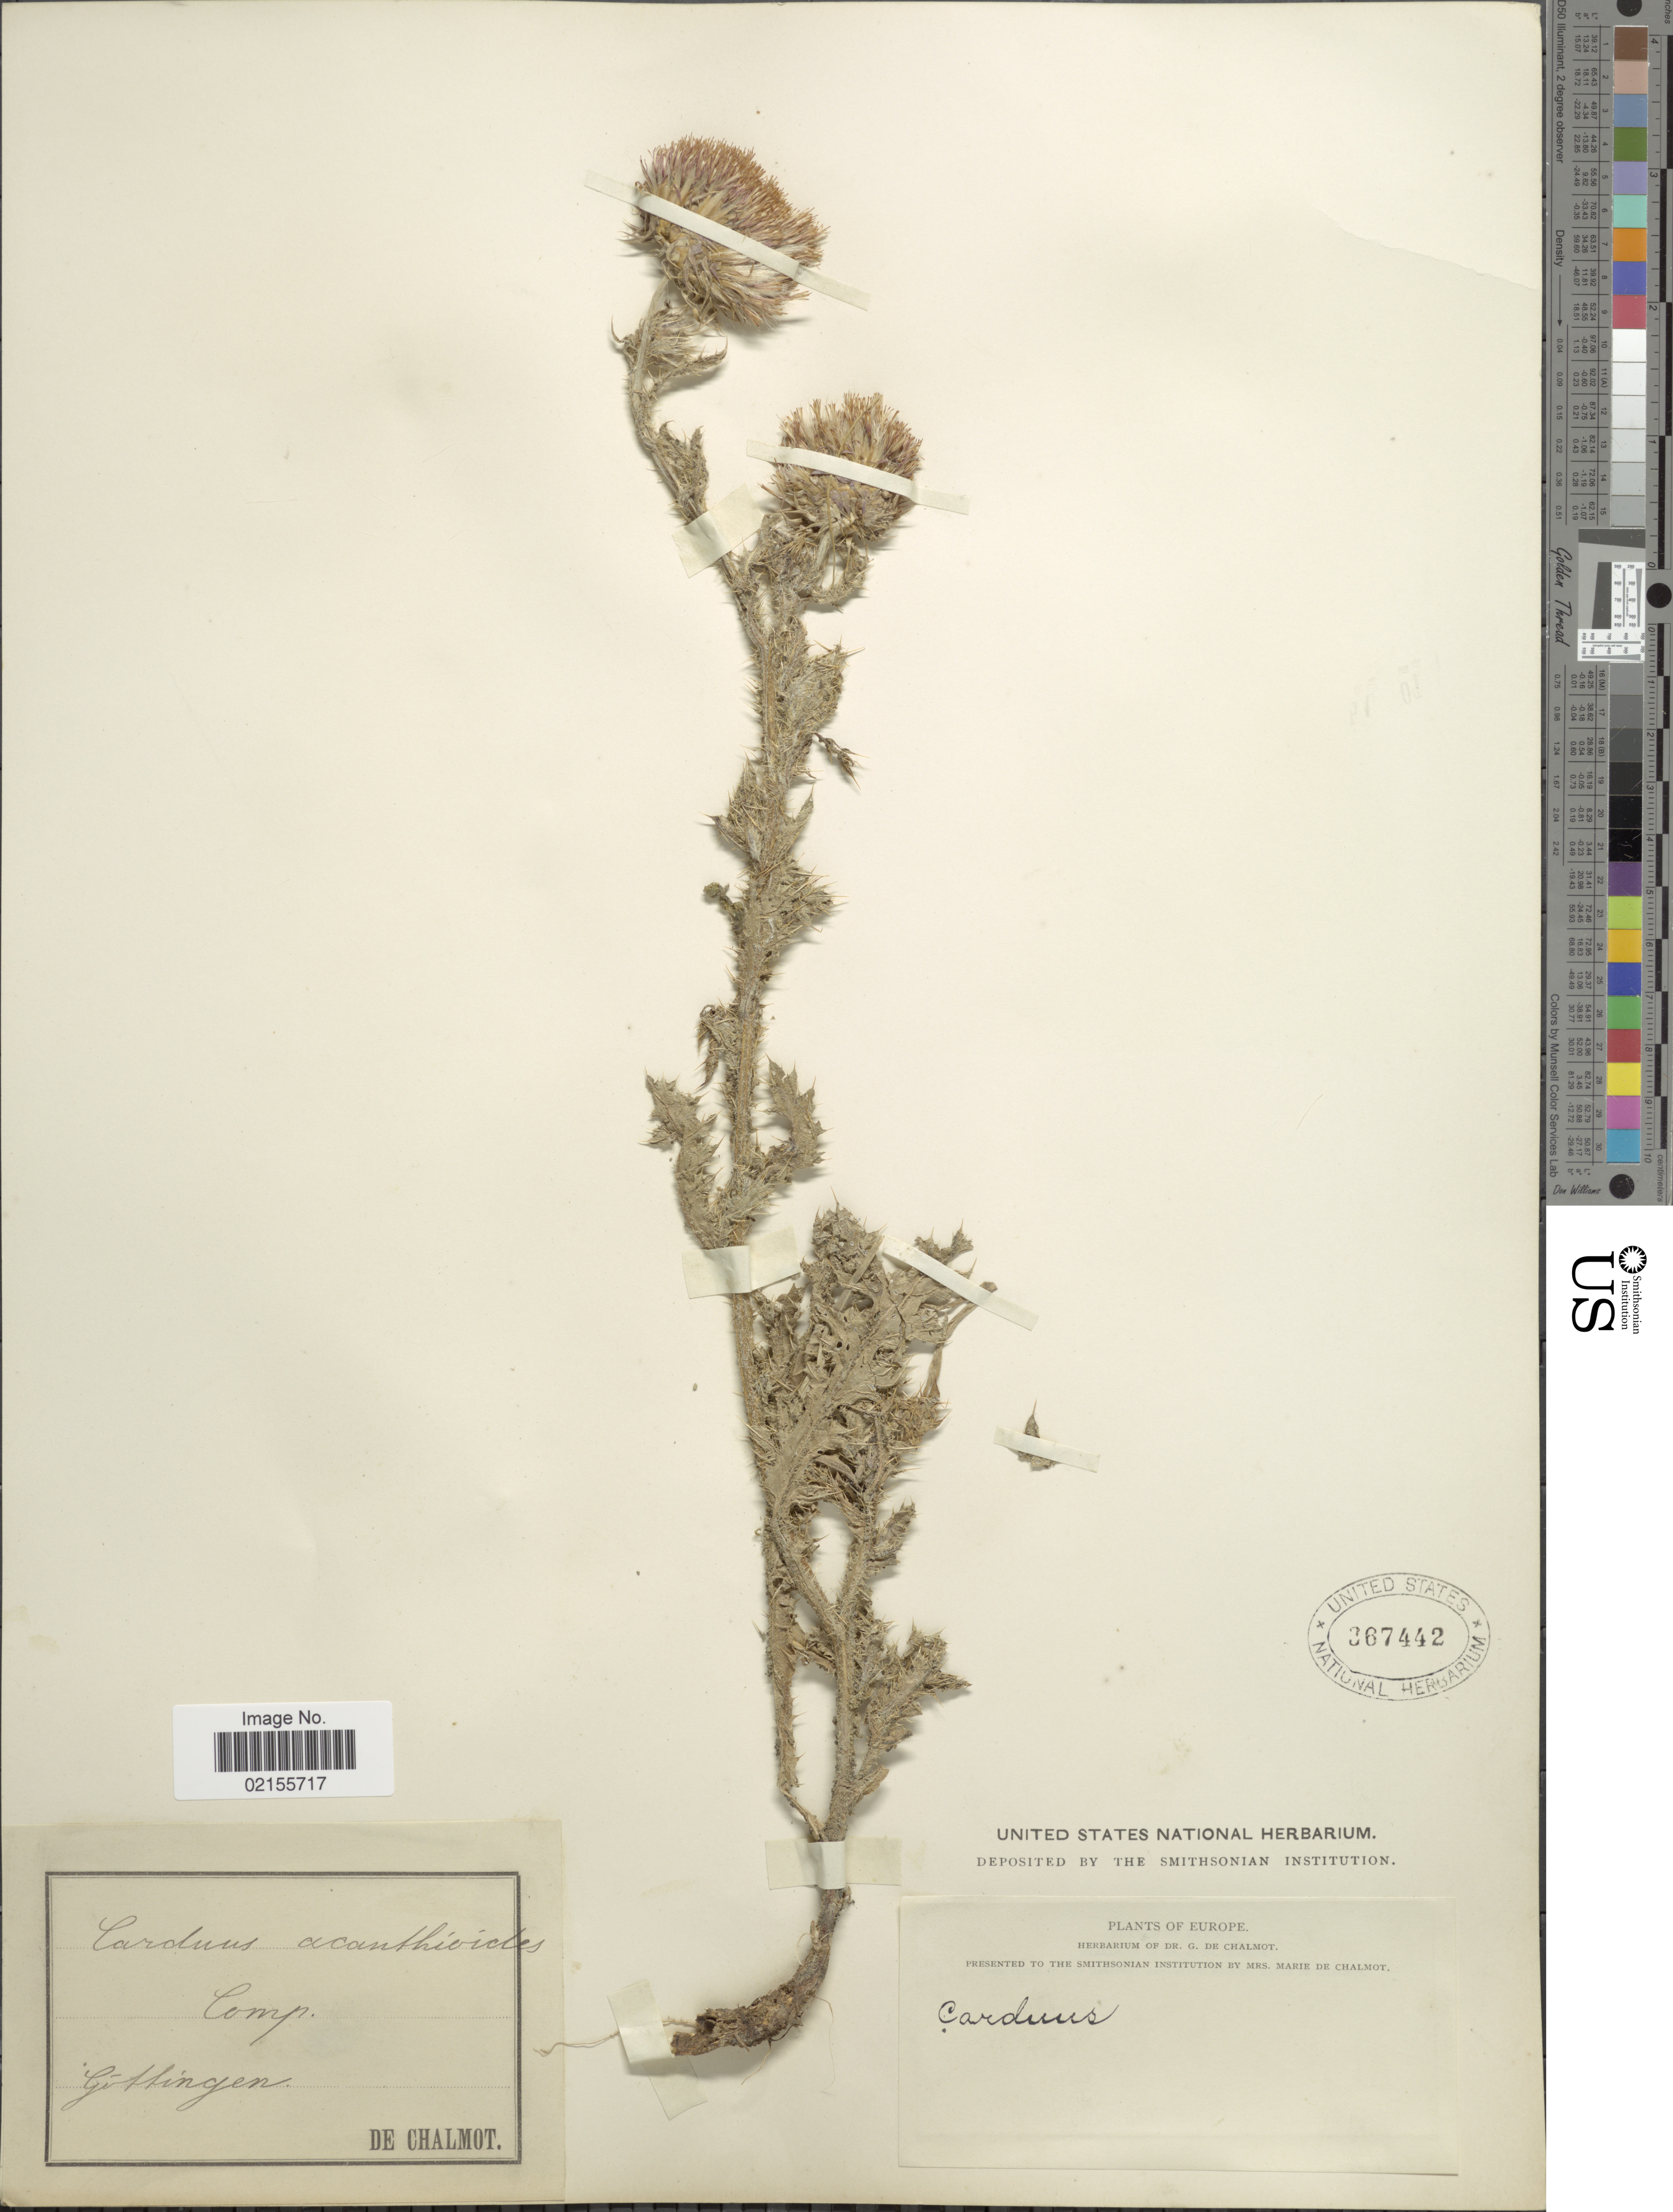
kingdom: Plantae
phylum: Tracheophyta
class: Magnoliopsida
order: Asterales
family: Asteraceae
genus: Carduus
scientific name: Carduus acanthoides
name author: L.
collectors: G. de Chalmot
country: Germany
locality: Europe, Göttingen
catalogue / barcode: US 367442